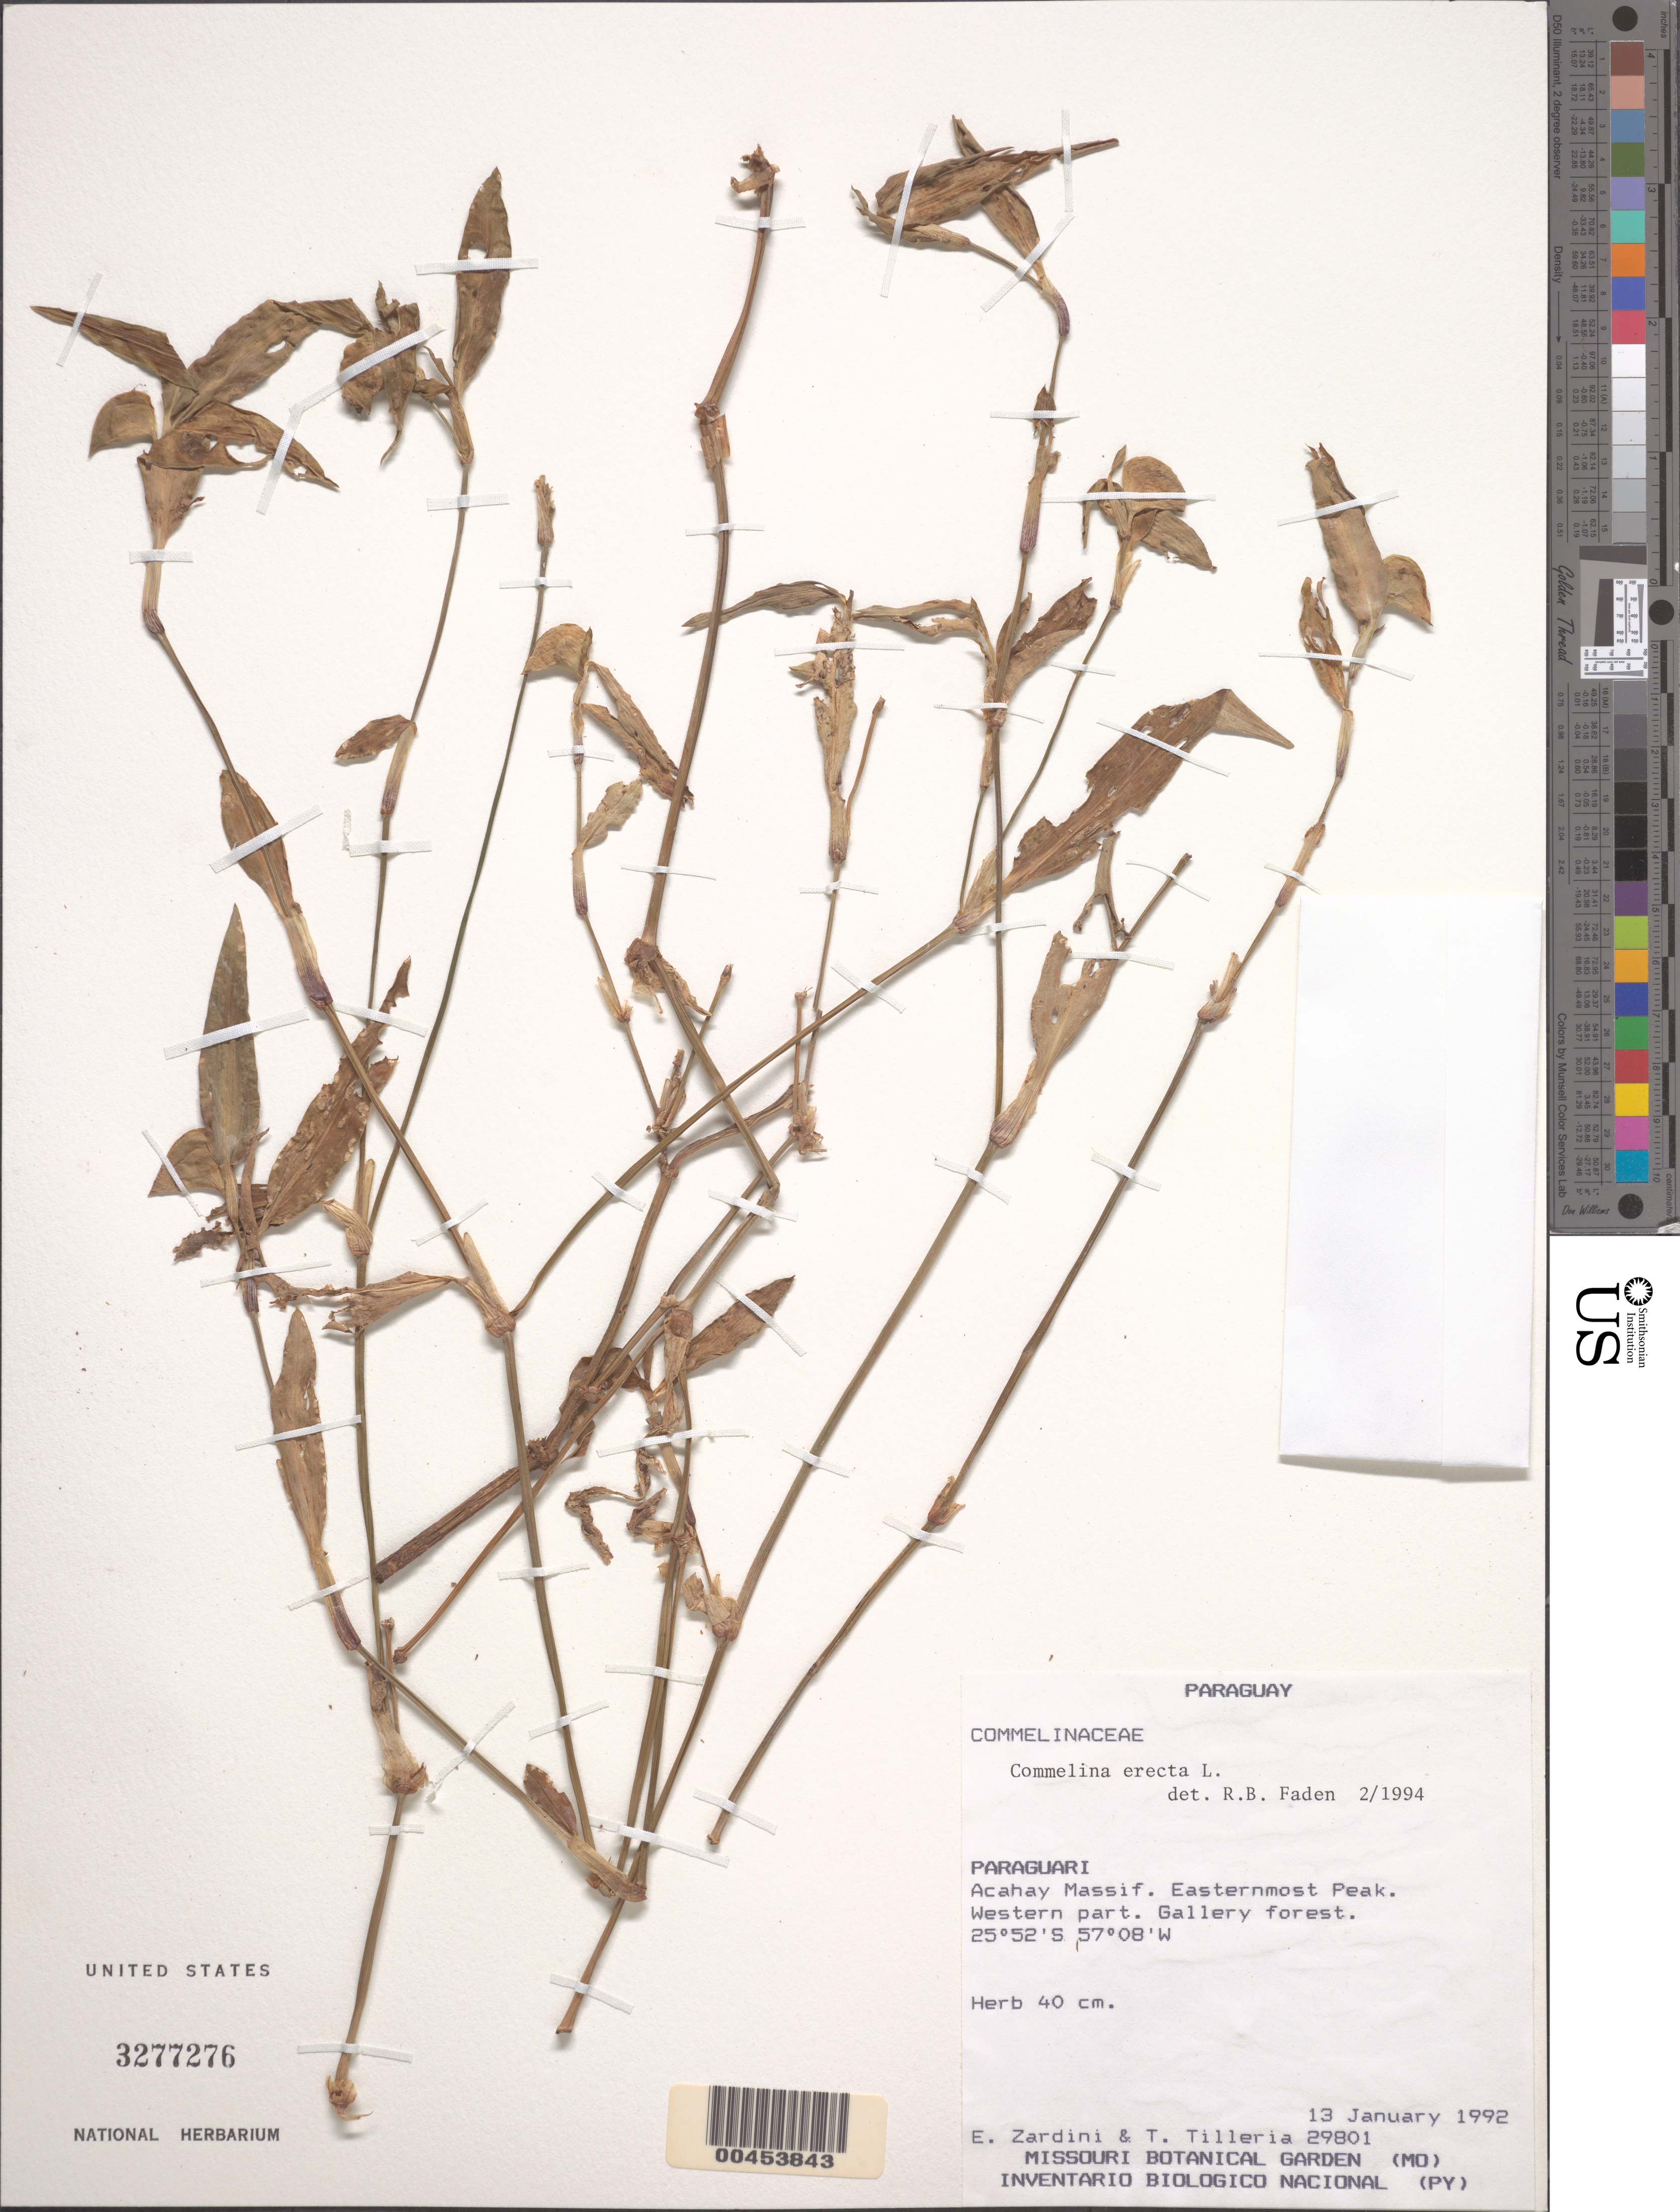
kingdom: Plantae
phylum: Tracheophyta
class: Liliopsida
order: Commelinales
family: Commelinaceae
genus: Commelina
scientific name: Commelina erecta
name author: L.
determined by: Faden, Robert B., (US), Smithsonian Institution - National Museum of Natural History (UNITED STATES)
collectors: E. M. Zardini & T. Tilleria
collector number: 29801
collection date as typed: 13 Jan 1992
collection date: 1992-01-13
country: Paraguay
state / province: Paraguarí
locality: Acahay massif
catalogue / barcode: US 3277276